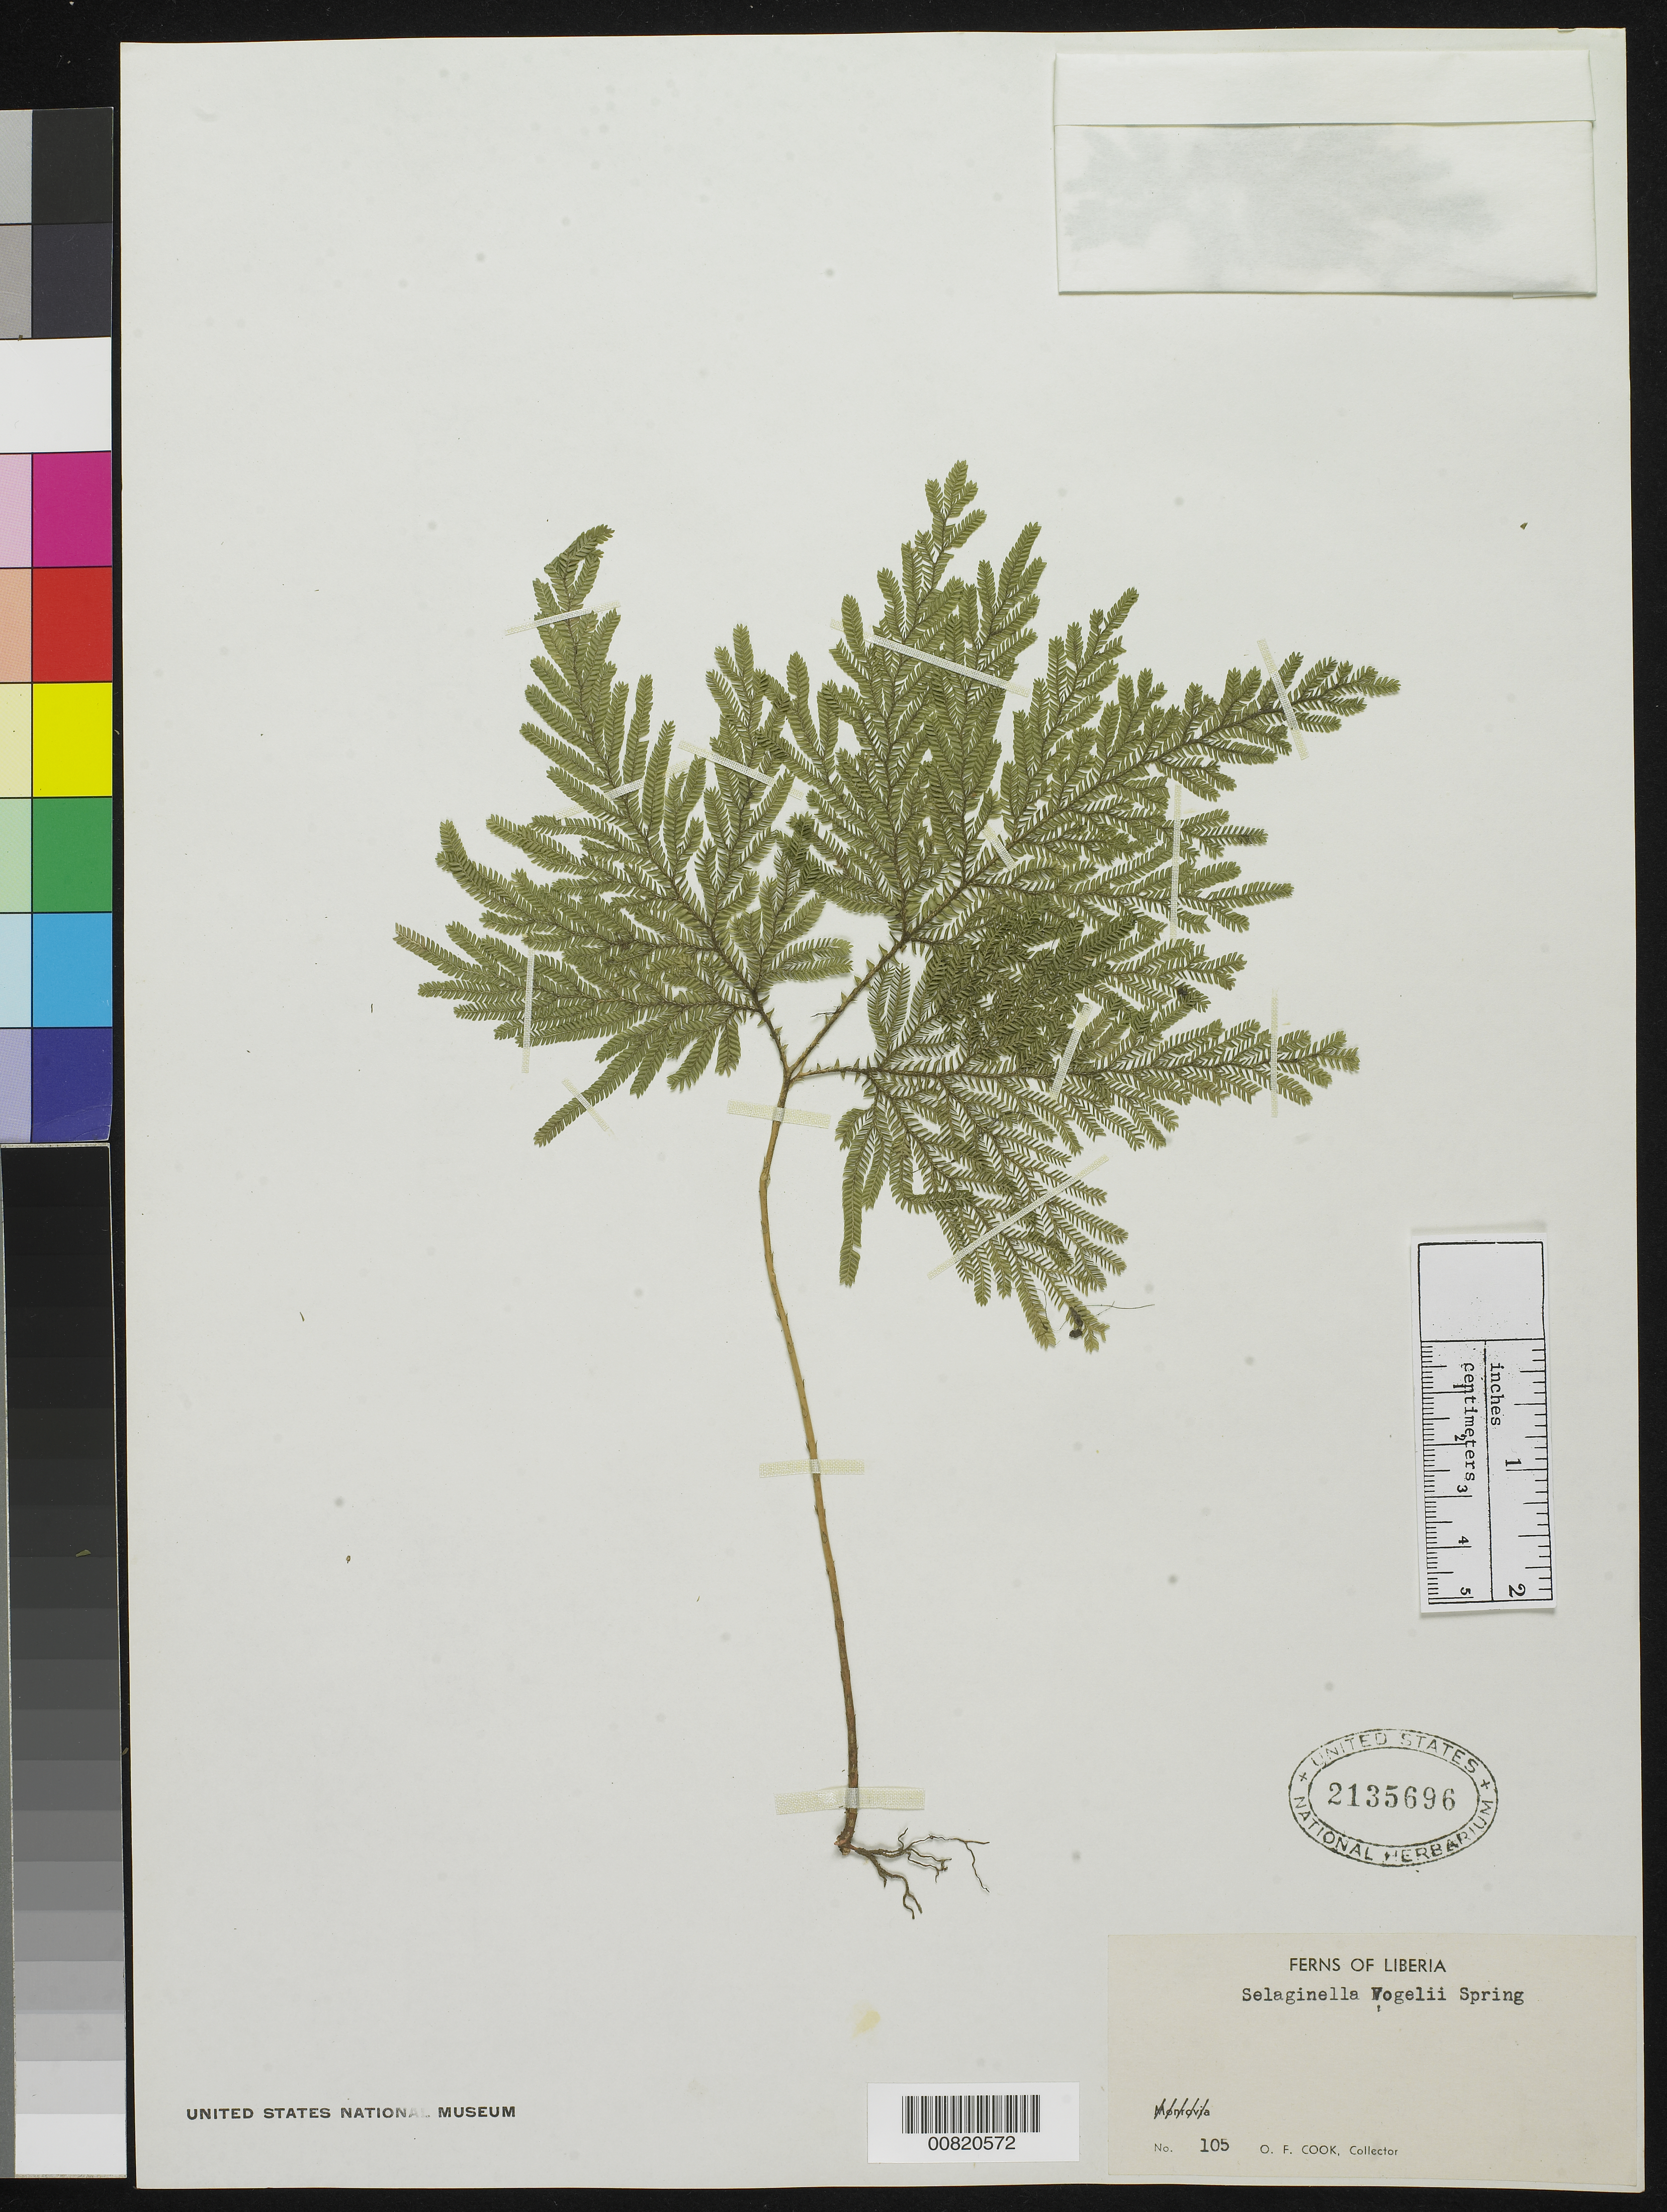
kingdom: Plantae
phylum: Tracheophyta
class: Lycopodiopsida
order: Selaginellales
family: Selaginellaceae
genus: Selaginella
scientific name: Selaginella vogelii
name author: Spring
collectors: O. F. Cook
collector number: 105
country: Liberia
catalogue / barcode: US 2135696